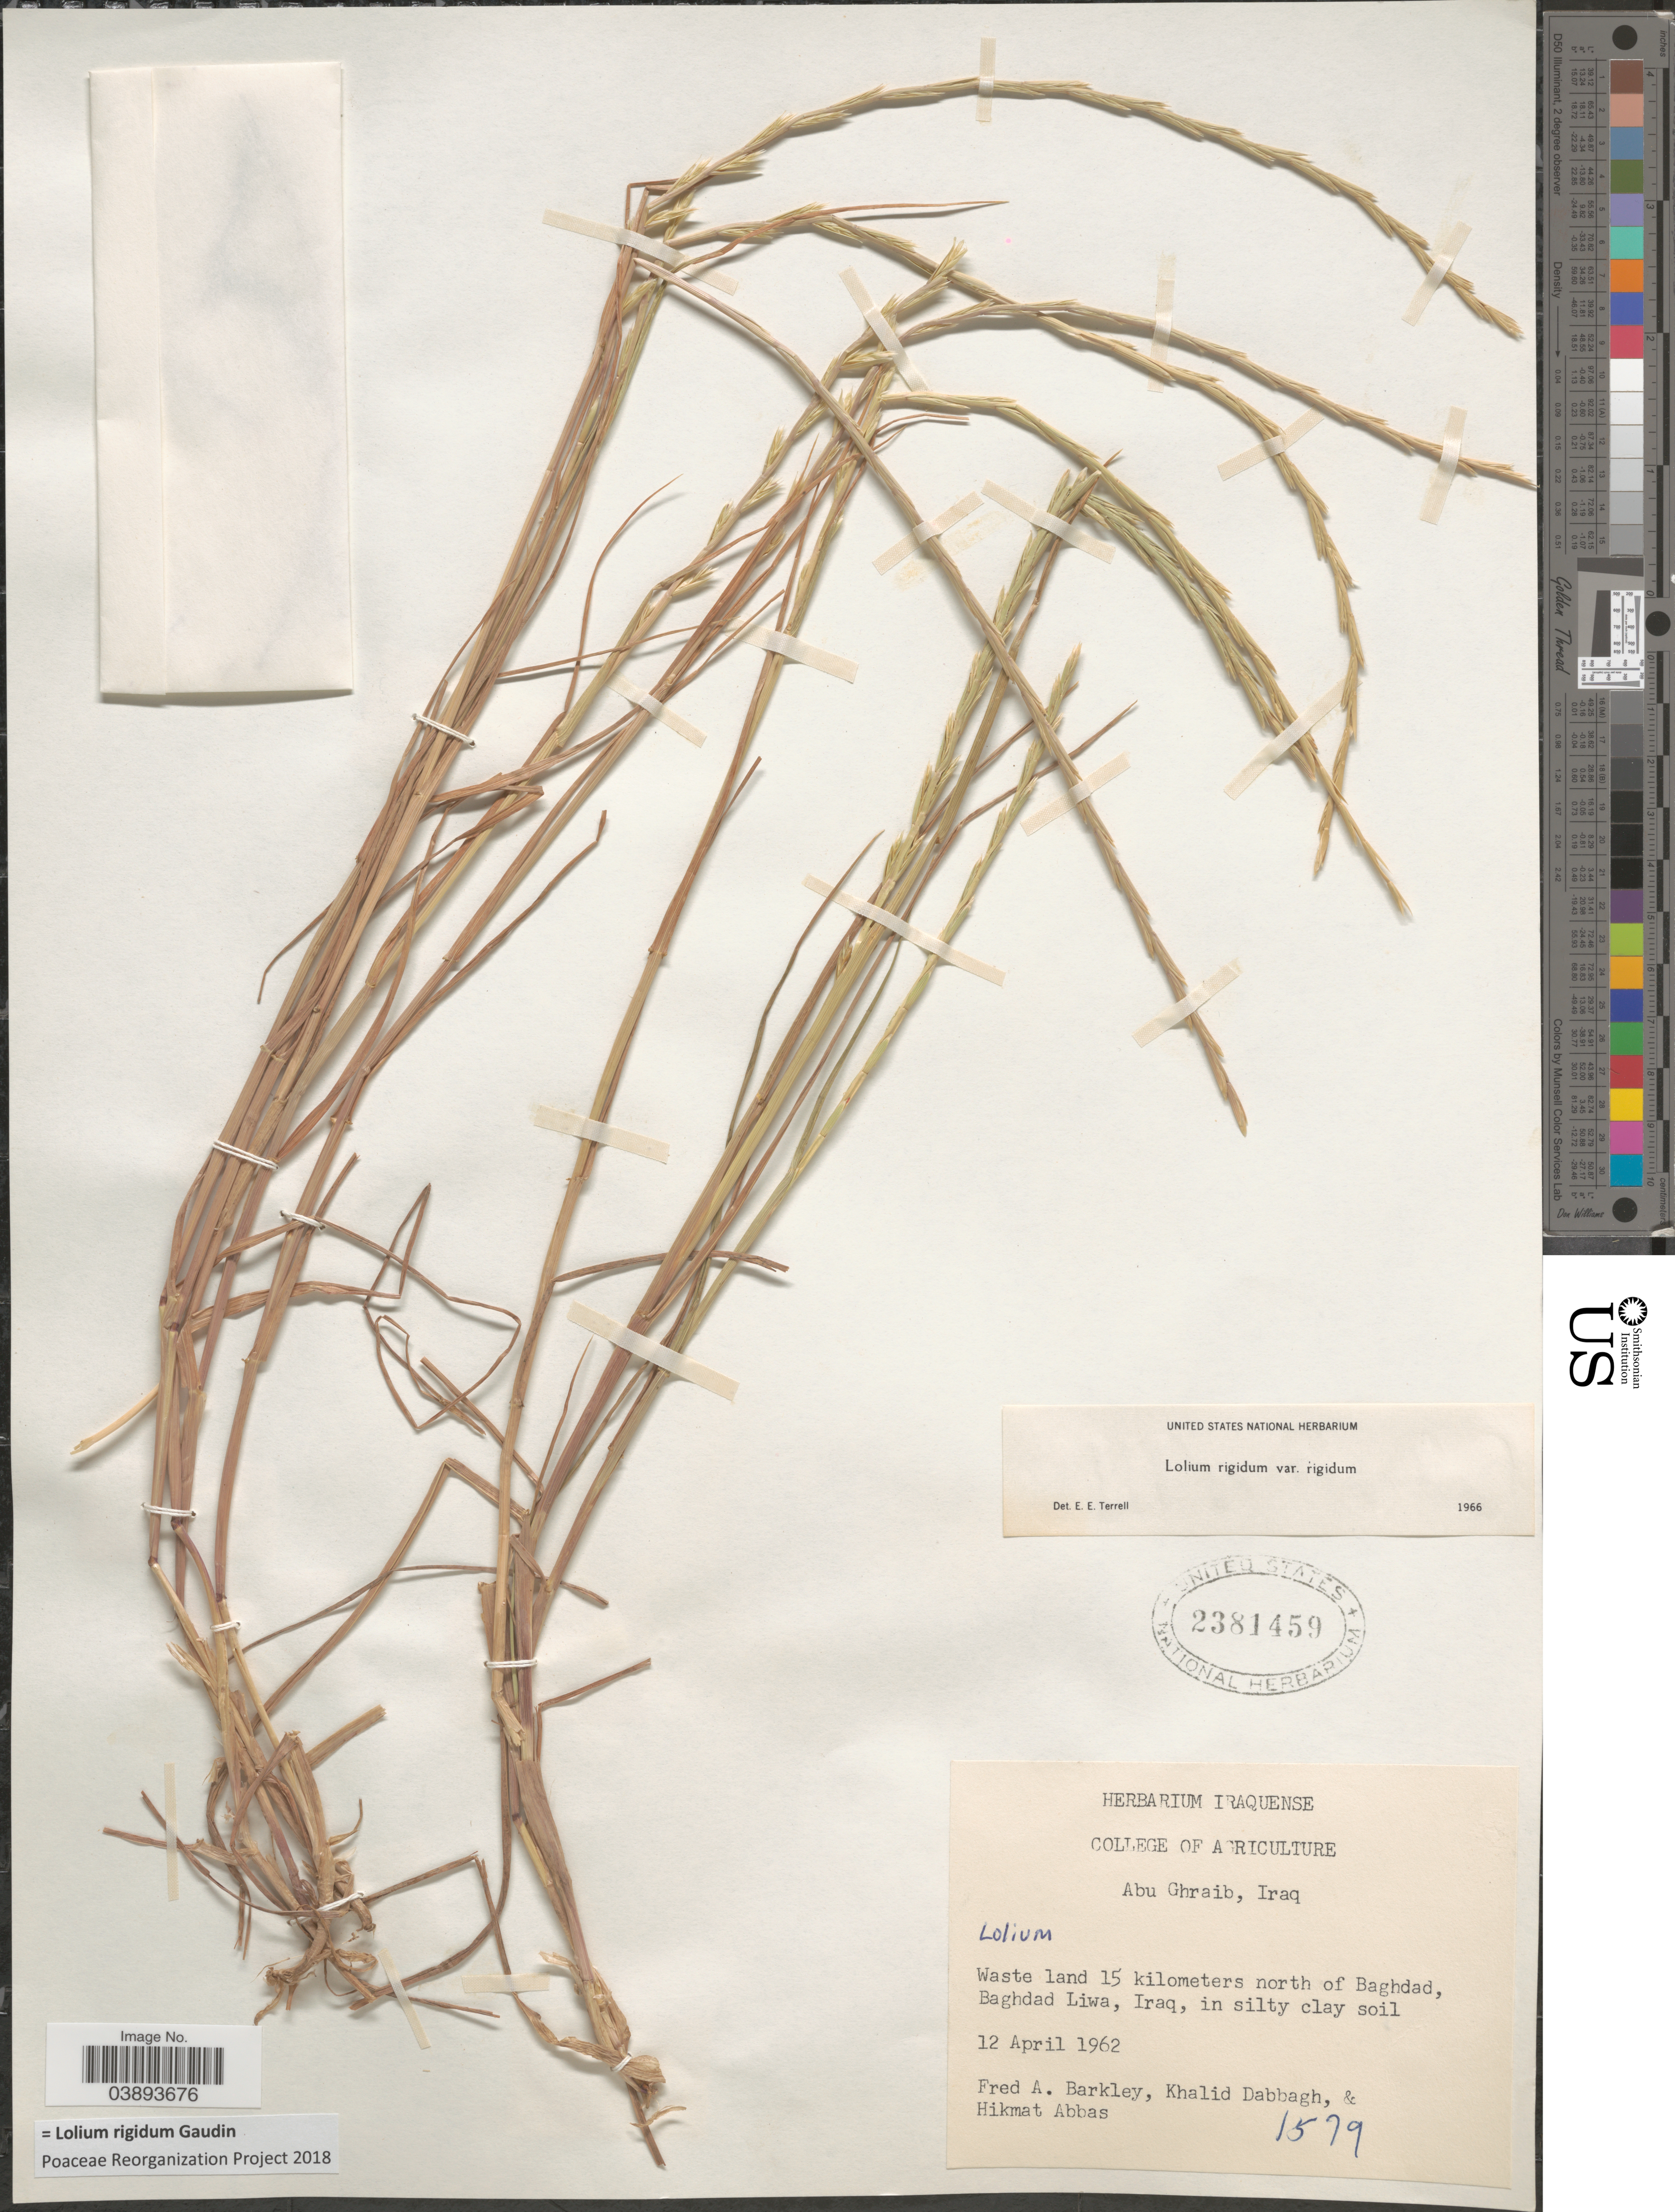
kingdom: Plantae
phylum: Tracheophyta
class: Liliopsida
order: Poales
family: Poaceae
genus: Lolium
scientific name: Lolium rigidum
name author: Gaudin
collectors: F. A. Barkley, K. Dabbagh & H. Abbas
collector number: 1579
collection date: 1962-04-12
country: Iraq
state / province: Baghdad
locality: Waste land 15 kilometers north of Baghdad, Baghdad Liwa.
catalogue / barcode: US 2381459